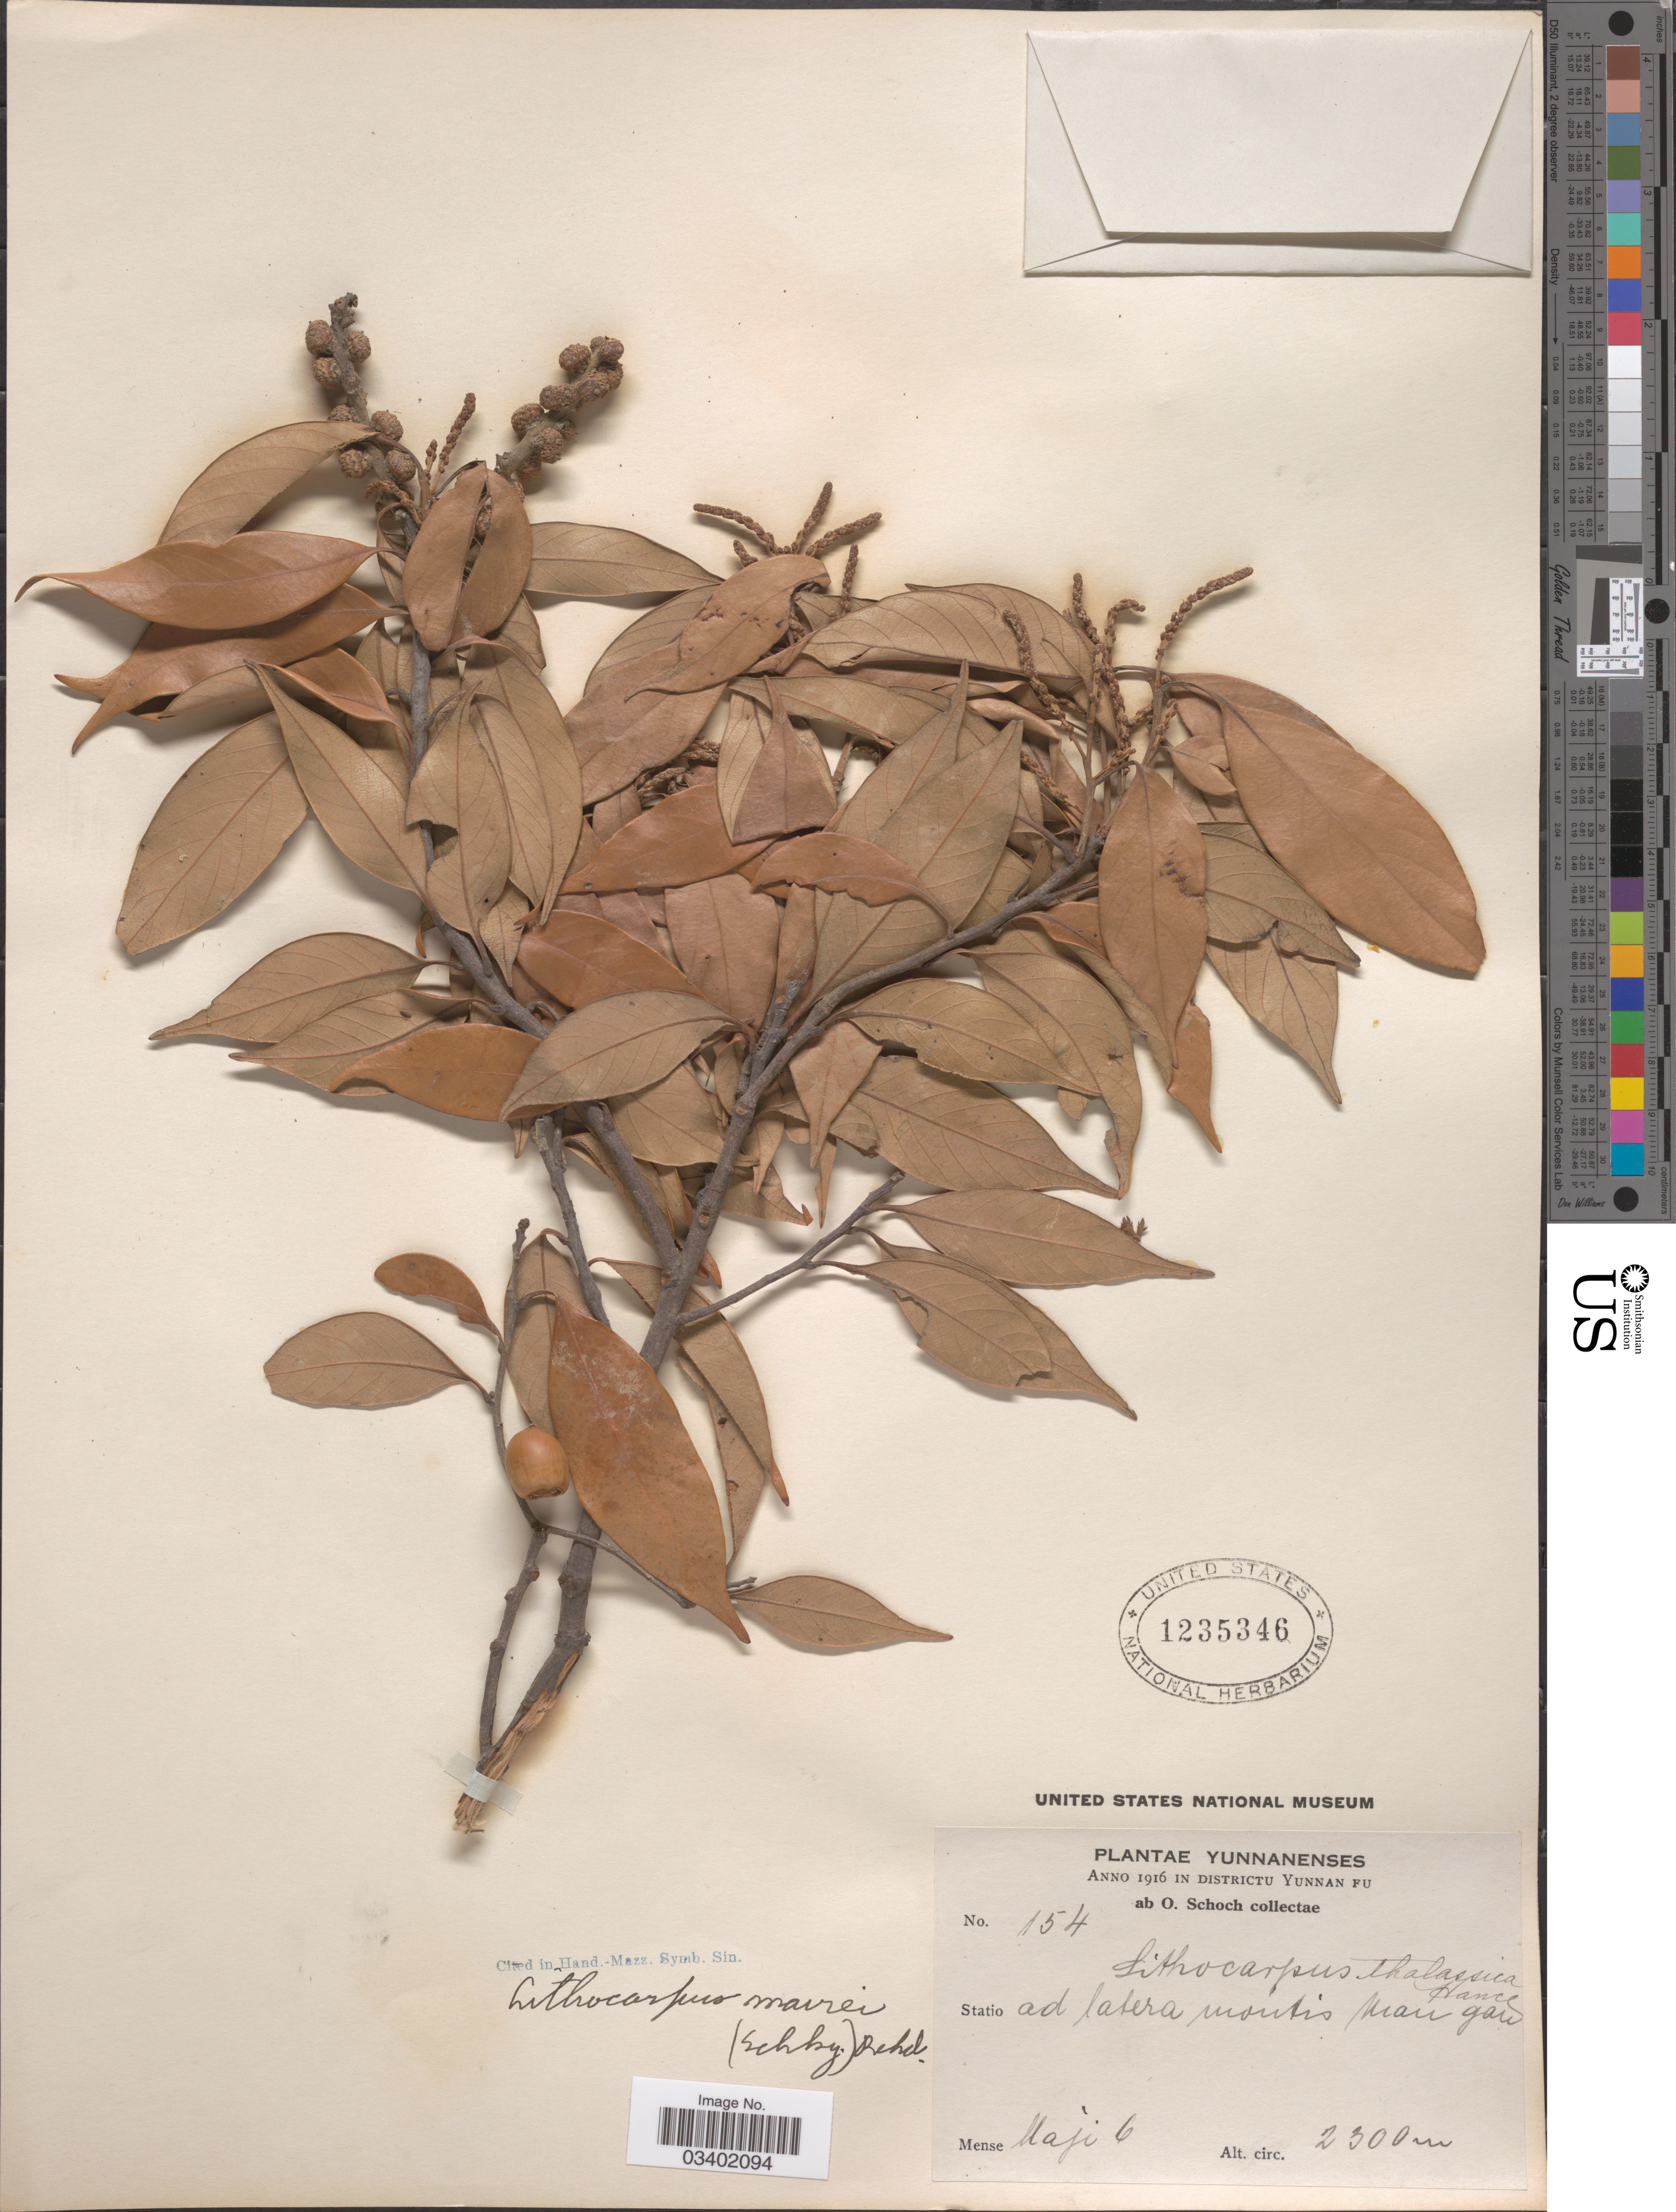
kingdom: Plantae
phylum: Tracheophyta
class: Magnoliopsida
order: Fagales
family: Betulaceae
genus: Betula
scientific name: Betula mairei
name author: (Schottky) Rehder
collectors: O. Schoch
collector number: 154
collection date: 1916-05-06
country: China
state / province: Yunnan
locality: Districtu Yunnan Fu. Statio ad latera montis Man gau [interpreted].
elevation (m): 2300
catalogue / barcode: US 1235346